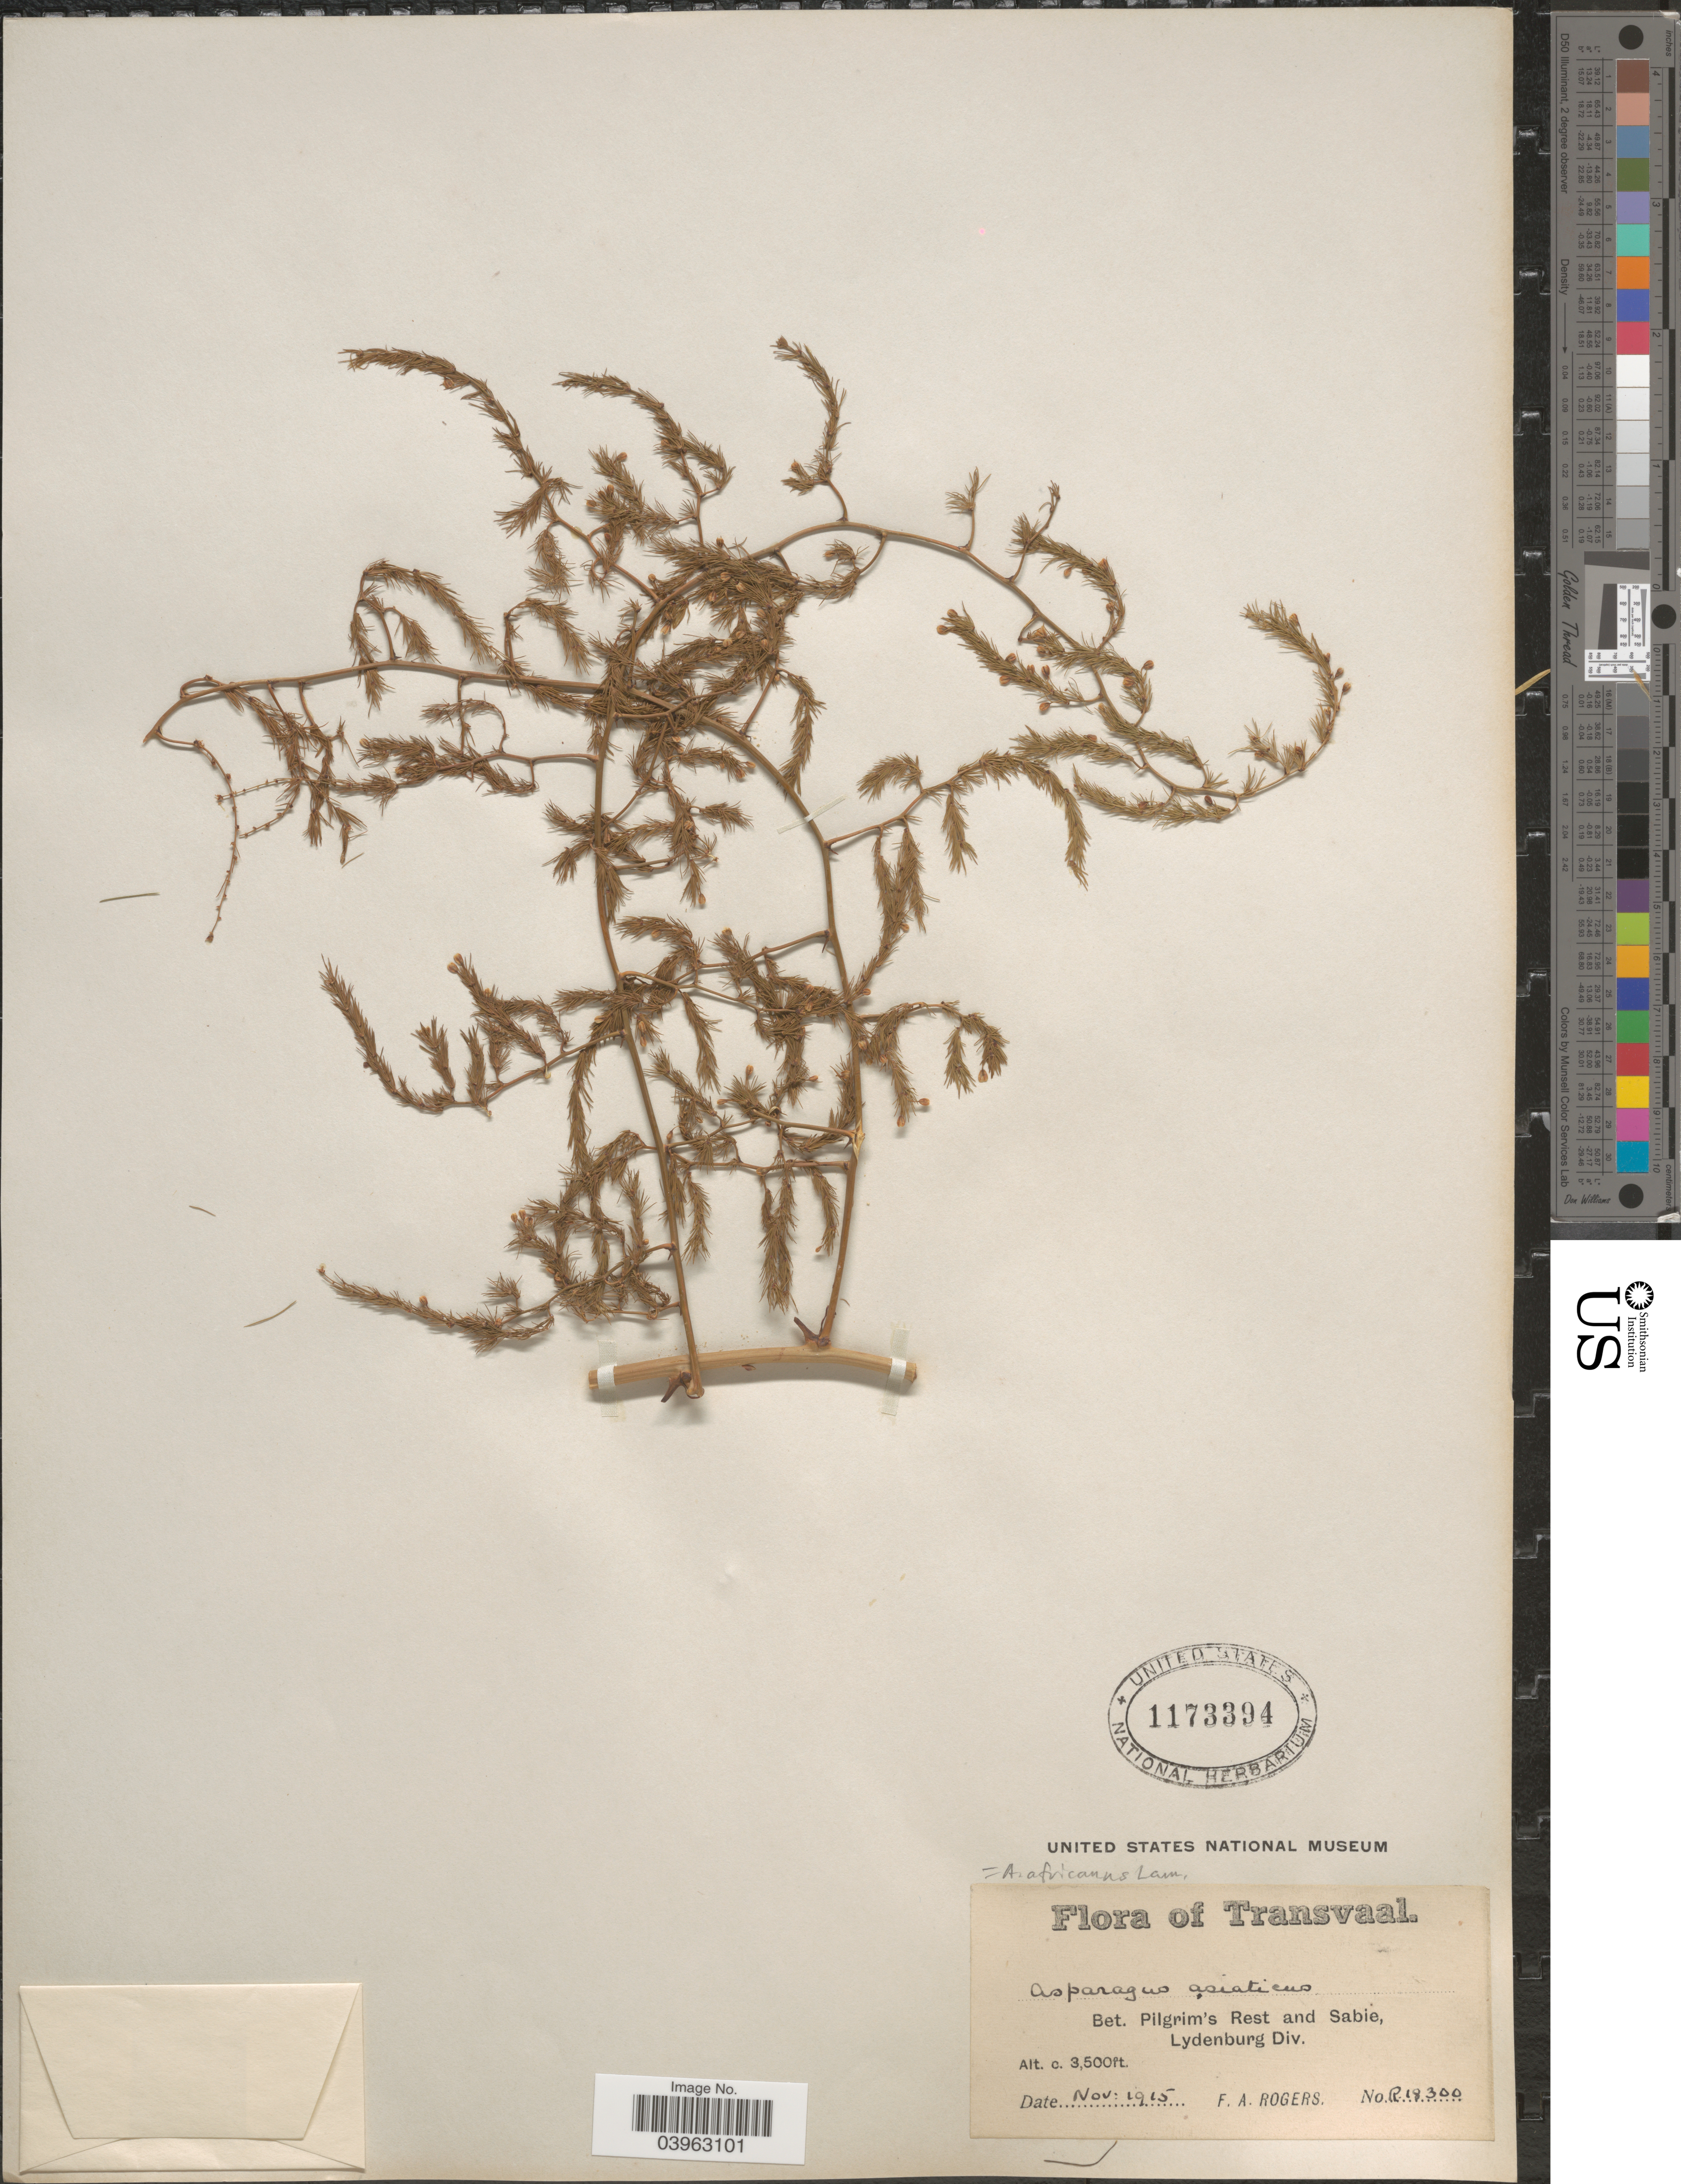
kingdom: Plantae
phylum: Tracheophyta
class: Liliopsida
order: Asparagales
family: Asparagaceae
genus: Asparagus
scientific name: Asparagus africanus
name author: Lam.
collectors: F. A. Rogers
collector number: R18300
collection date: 1915-11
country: South Africa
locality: Transvaal. Bet. Pilgrim's Rest and Sabie, Lydenburg Div.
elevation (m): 1067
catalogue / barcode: US 1173394